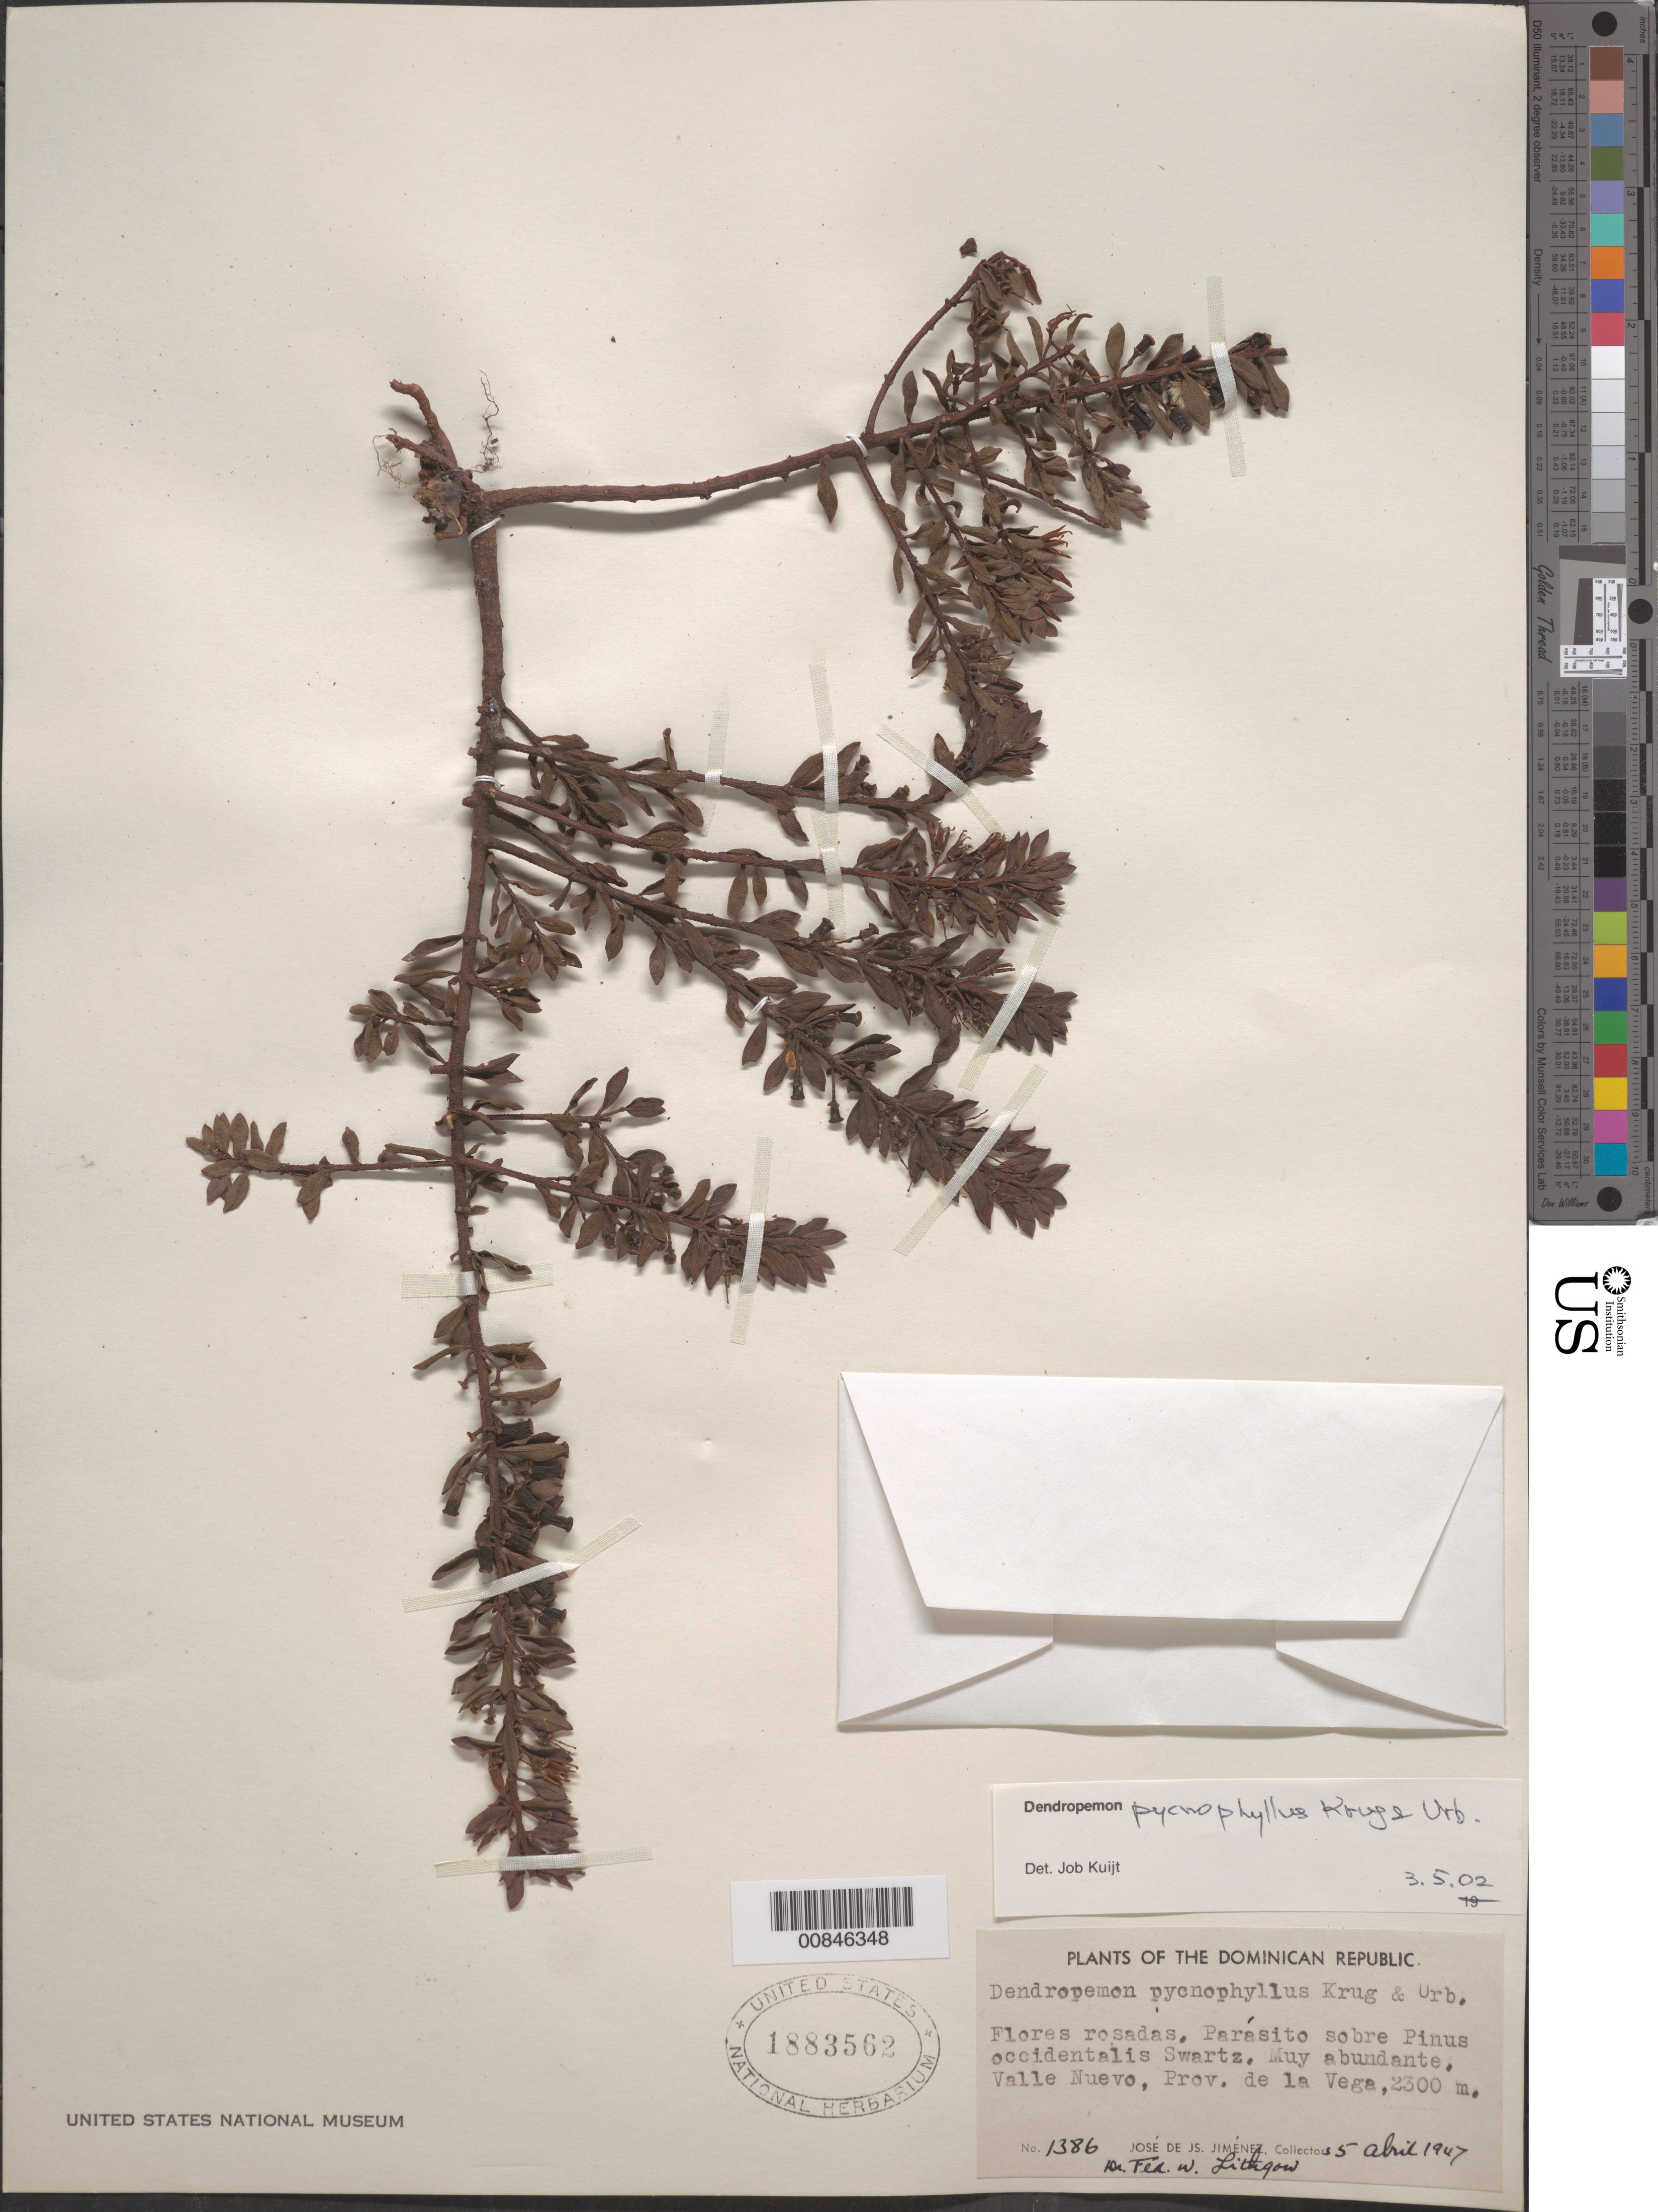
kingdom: Plantae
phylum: Tracheophyta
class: Magnoliopsida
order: Santalales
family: Loranthaceae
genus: Dendropemon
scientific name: Dendropemon pycnophyllus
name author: Krug & Urb.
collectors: J. J. Jiménez & W. Lithgow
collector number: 1386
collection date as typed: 05 Apr 1947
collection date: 1947-04-05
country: Dominican Republic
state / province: La Vega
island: Hispaniola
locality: Valle Nuevo.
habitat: Sobre Pinus occidentalis Swartz.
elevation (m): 2300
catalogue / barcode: US 1883562